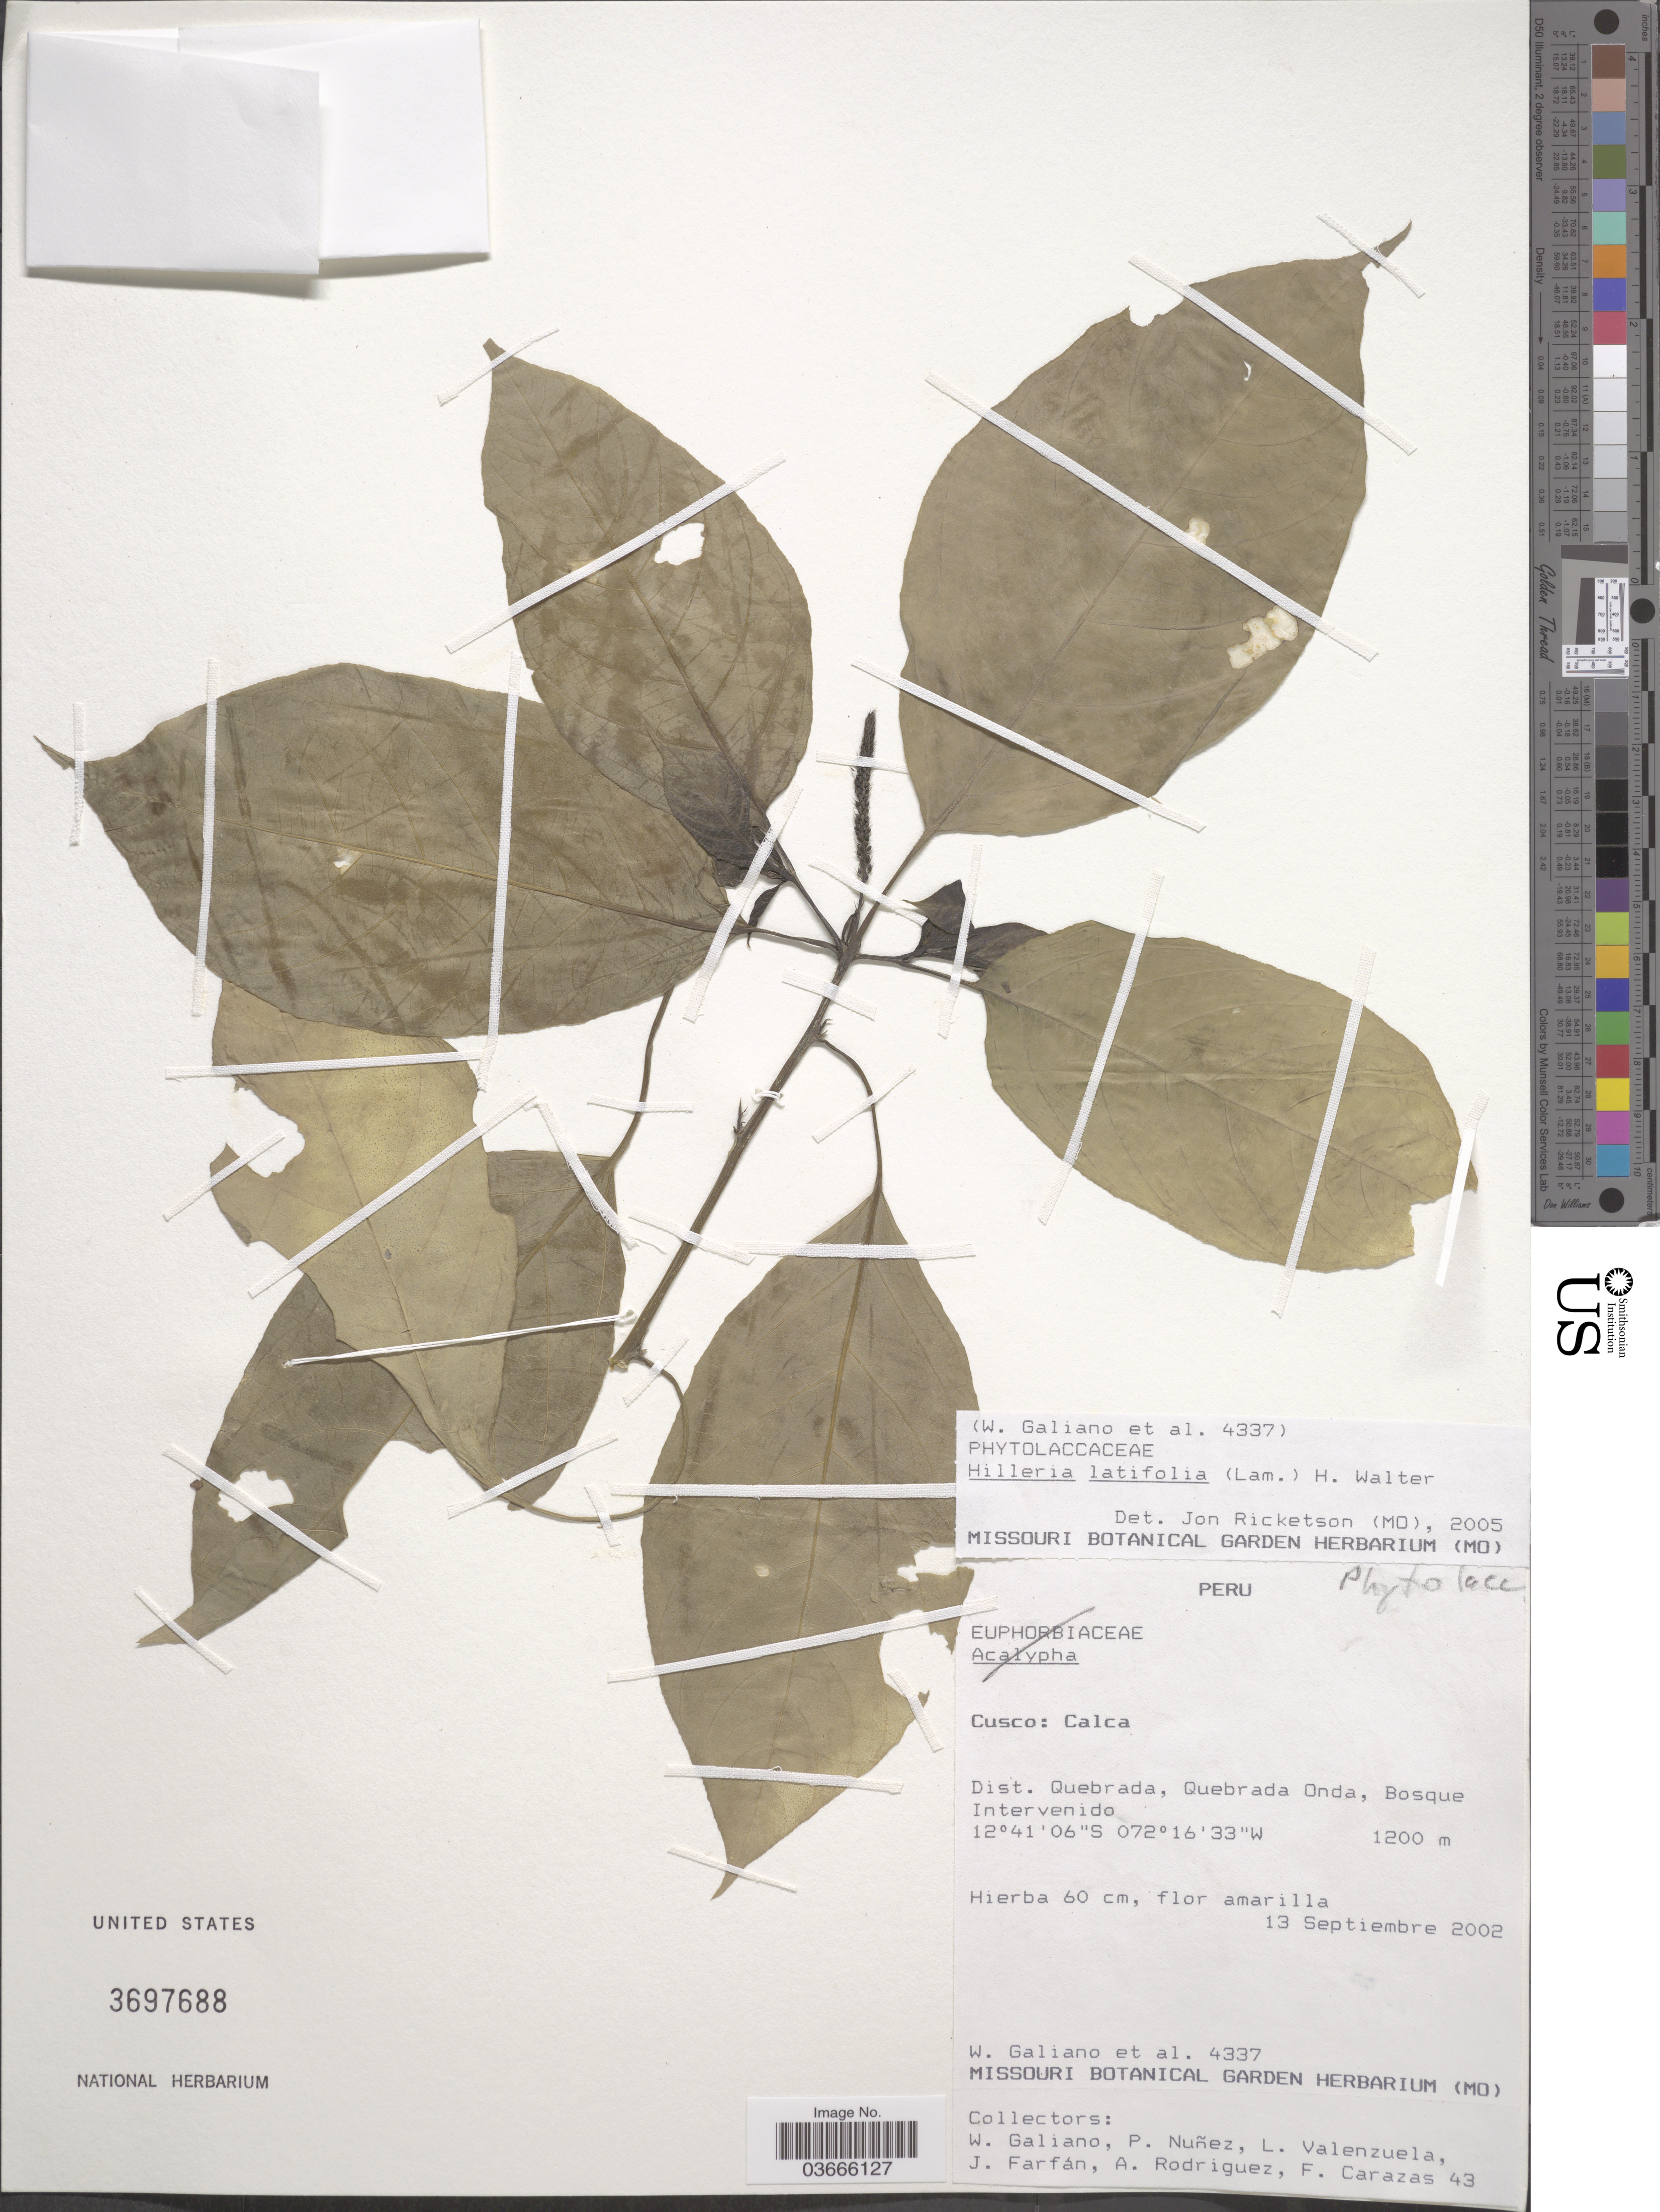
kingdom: Plantae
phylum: Tracheophyta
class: Magnoliopsida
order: Caryophyllales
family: Phytolaccaceae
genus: Hilleria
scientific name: Hilleria latifolia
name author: (Lam.) H. Walter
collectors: W. Galiano, P. Nuñez V., L. Valenzuela, J. Farfán & et al.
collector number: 43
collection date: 2002-09-13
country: Peru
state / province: Cusco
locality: Calca. Dist. Quebrada, Quebrada Onda, Bosque Intervenido.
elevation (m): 1200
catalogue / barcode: US 3697688